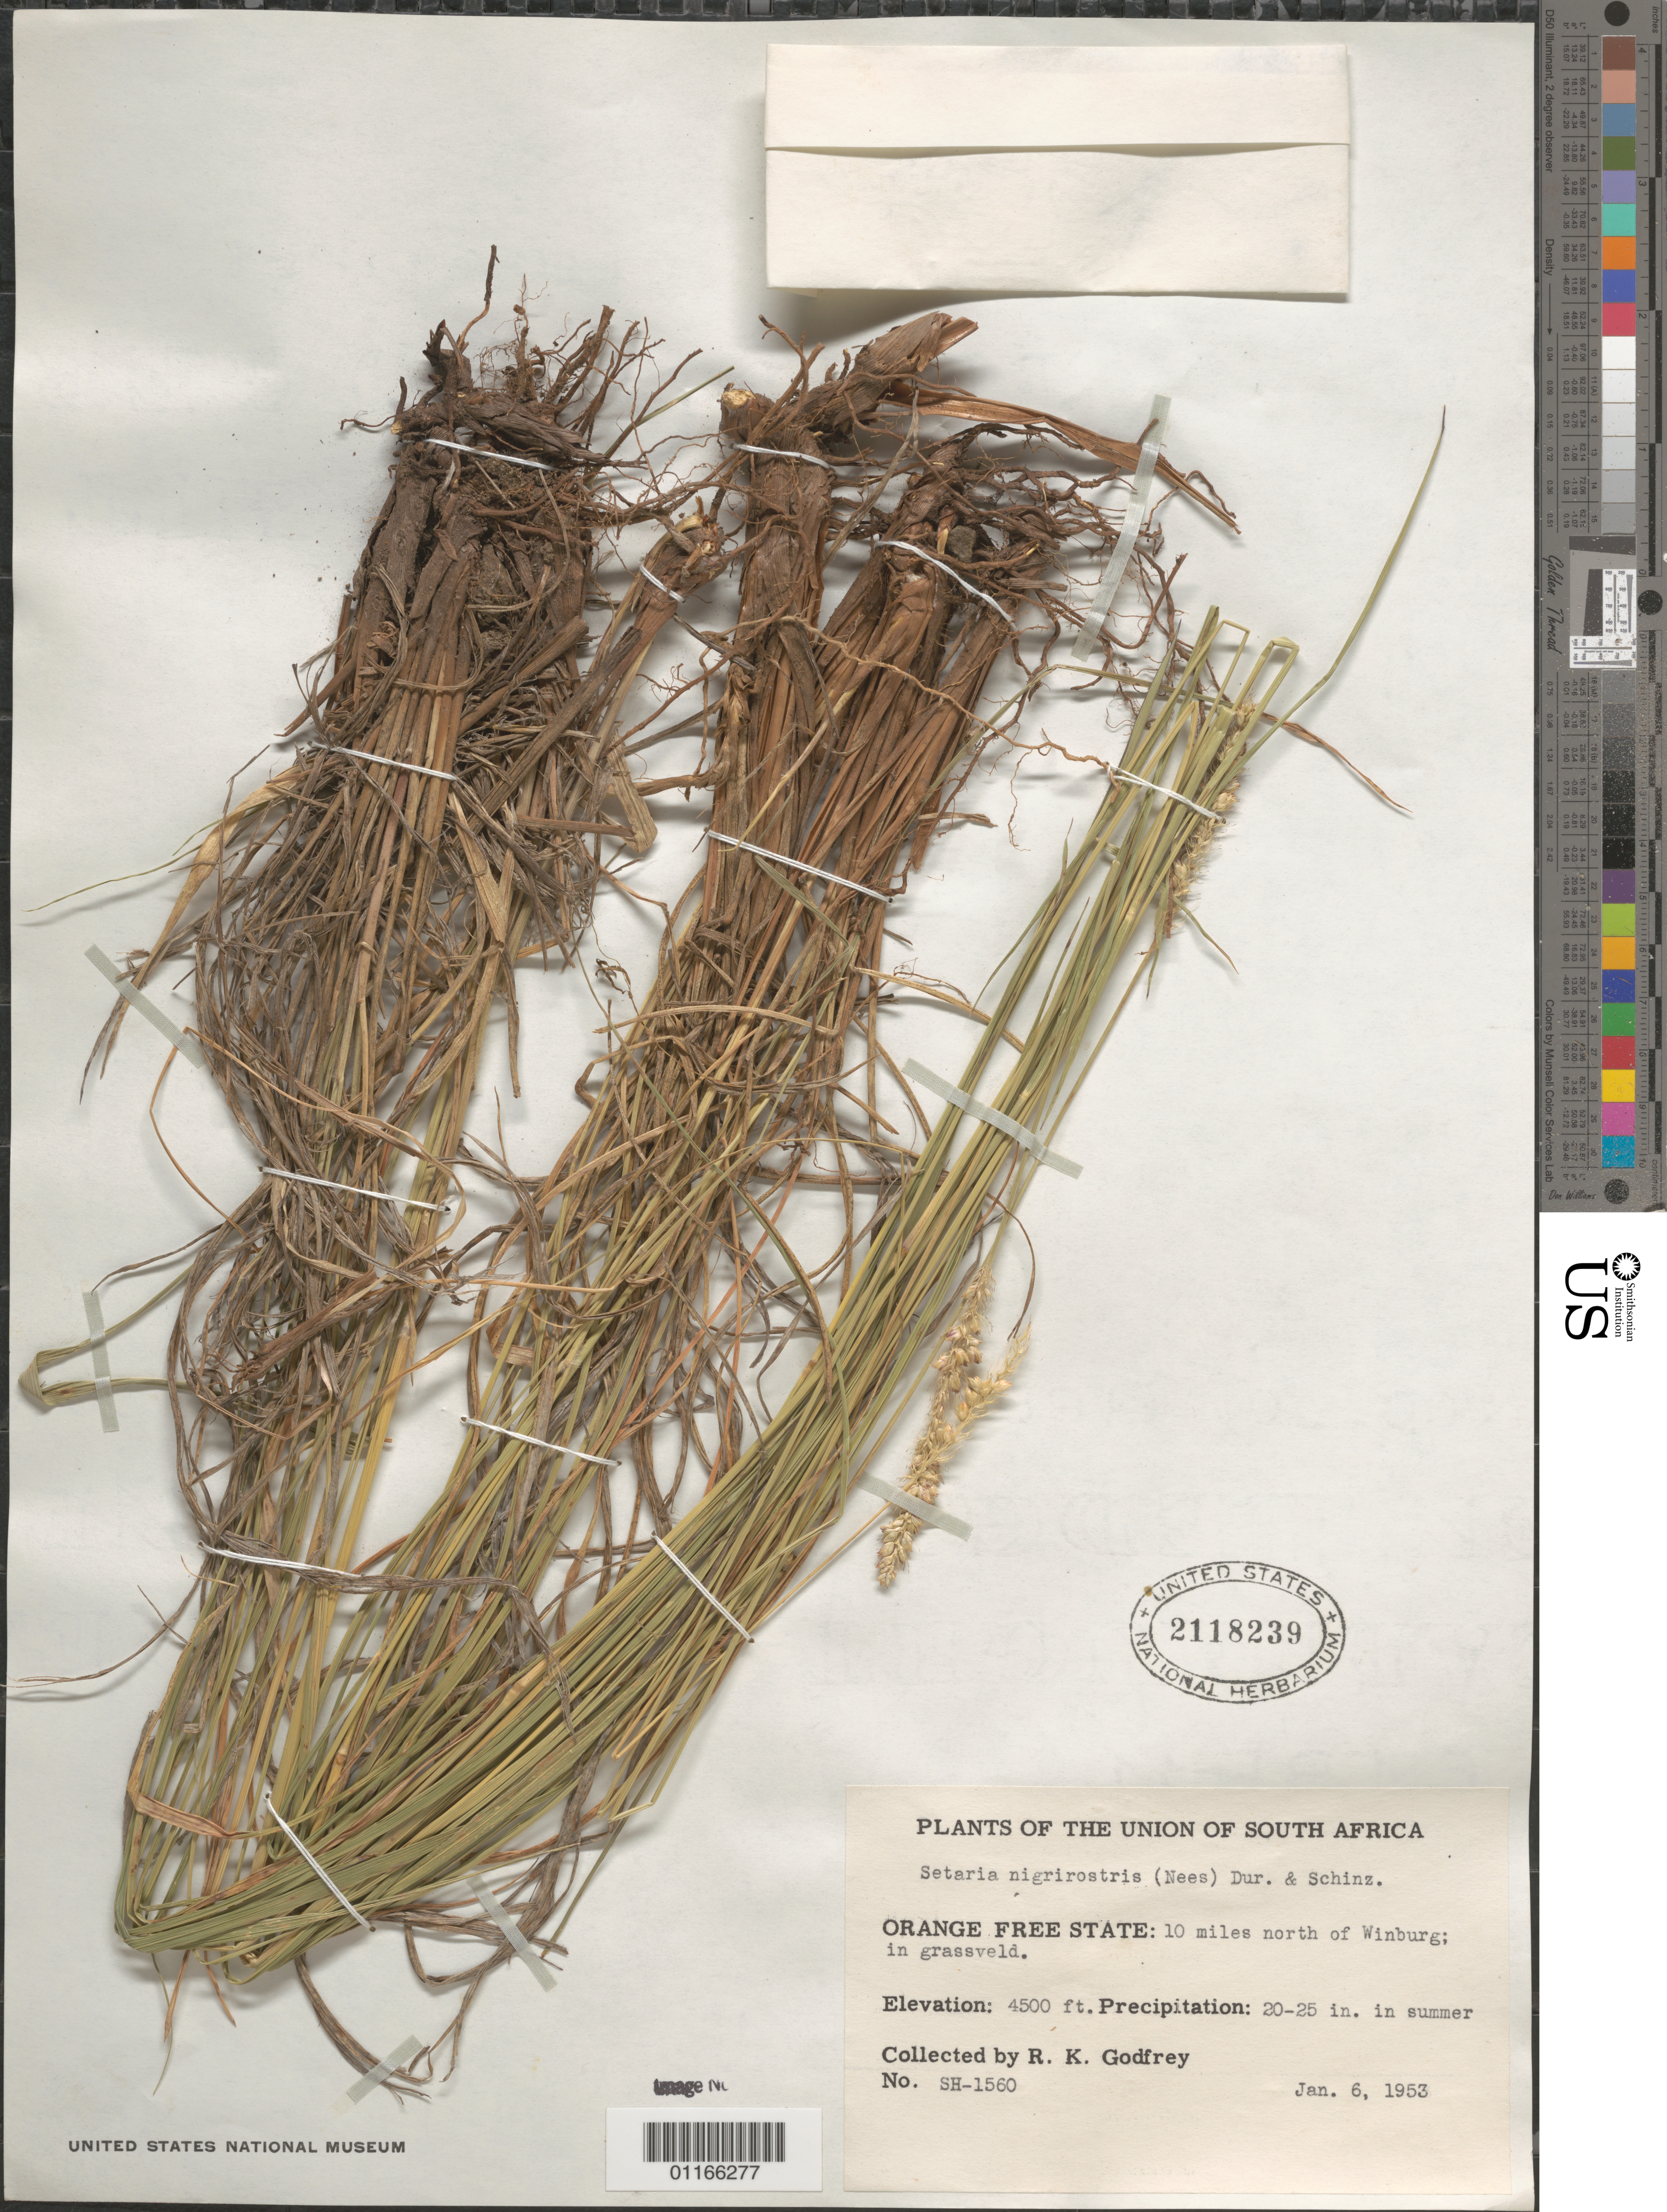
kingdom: Plantae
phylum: Tracheophyta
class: Liliopsida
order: Poales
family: Poaceae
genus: Setaria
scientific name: Setaria nigrirostris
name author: (Nees) Durand & Schinz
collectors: R. K. Godfrey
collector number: SH-1560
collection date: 1953-01-06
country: South Africa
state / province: Free State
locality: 10 miles north of Winburg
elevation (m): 1372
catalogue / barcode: US 2118239